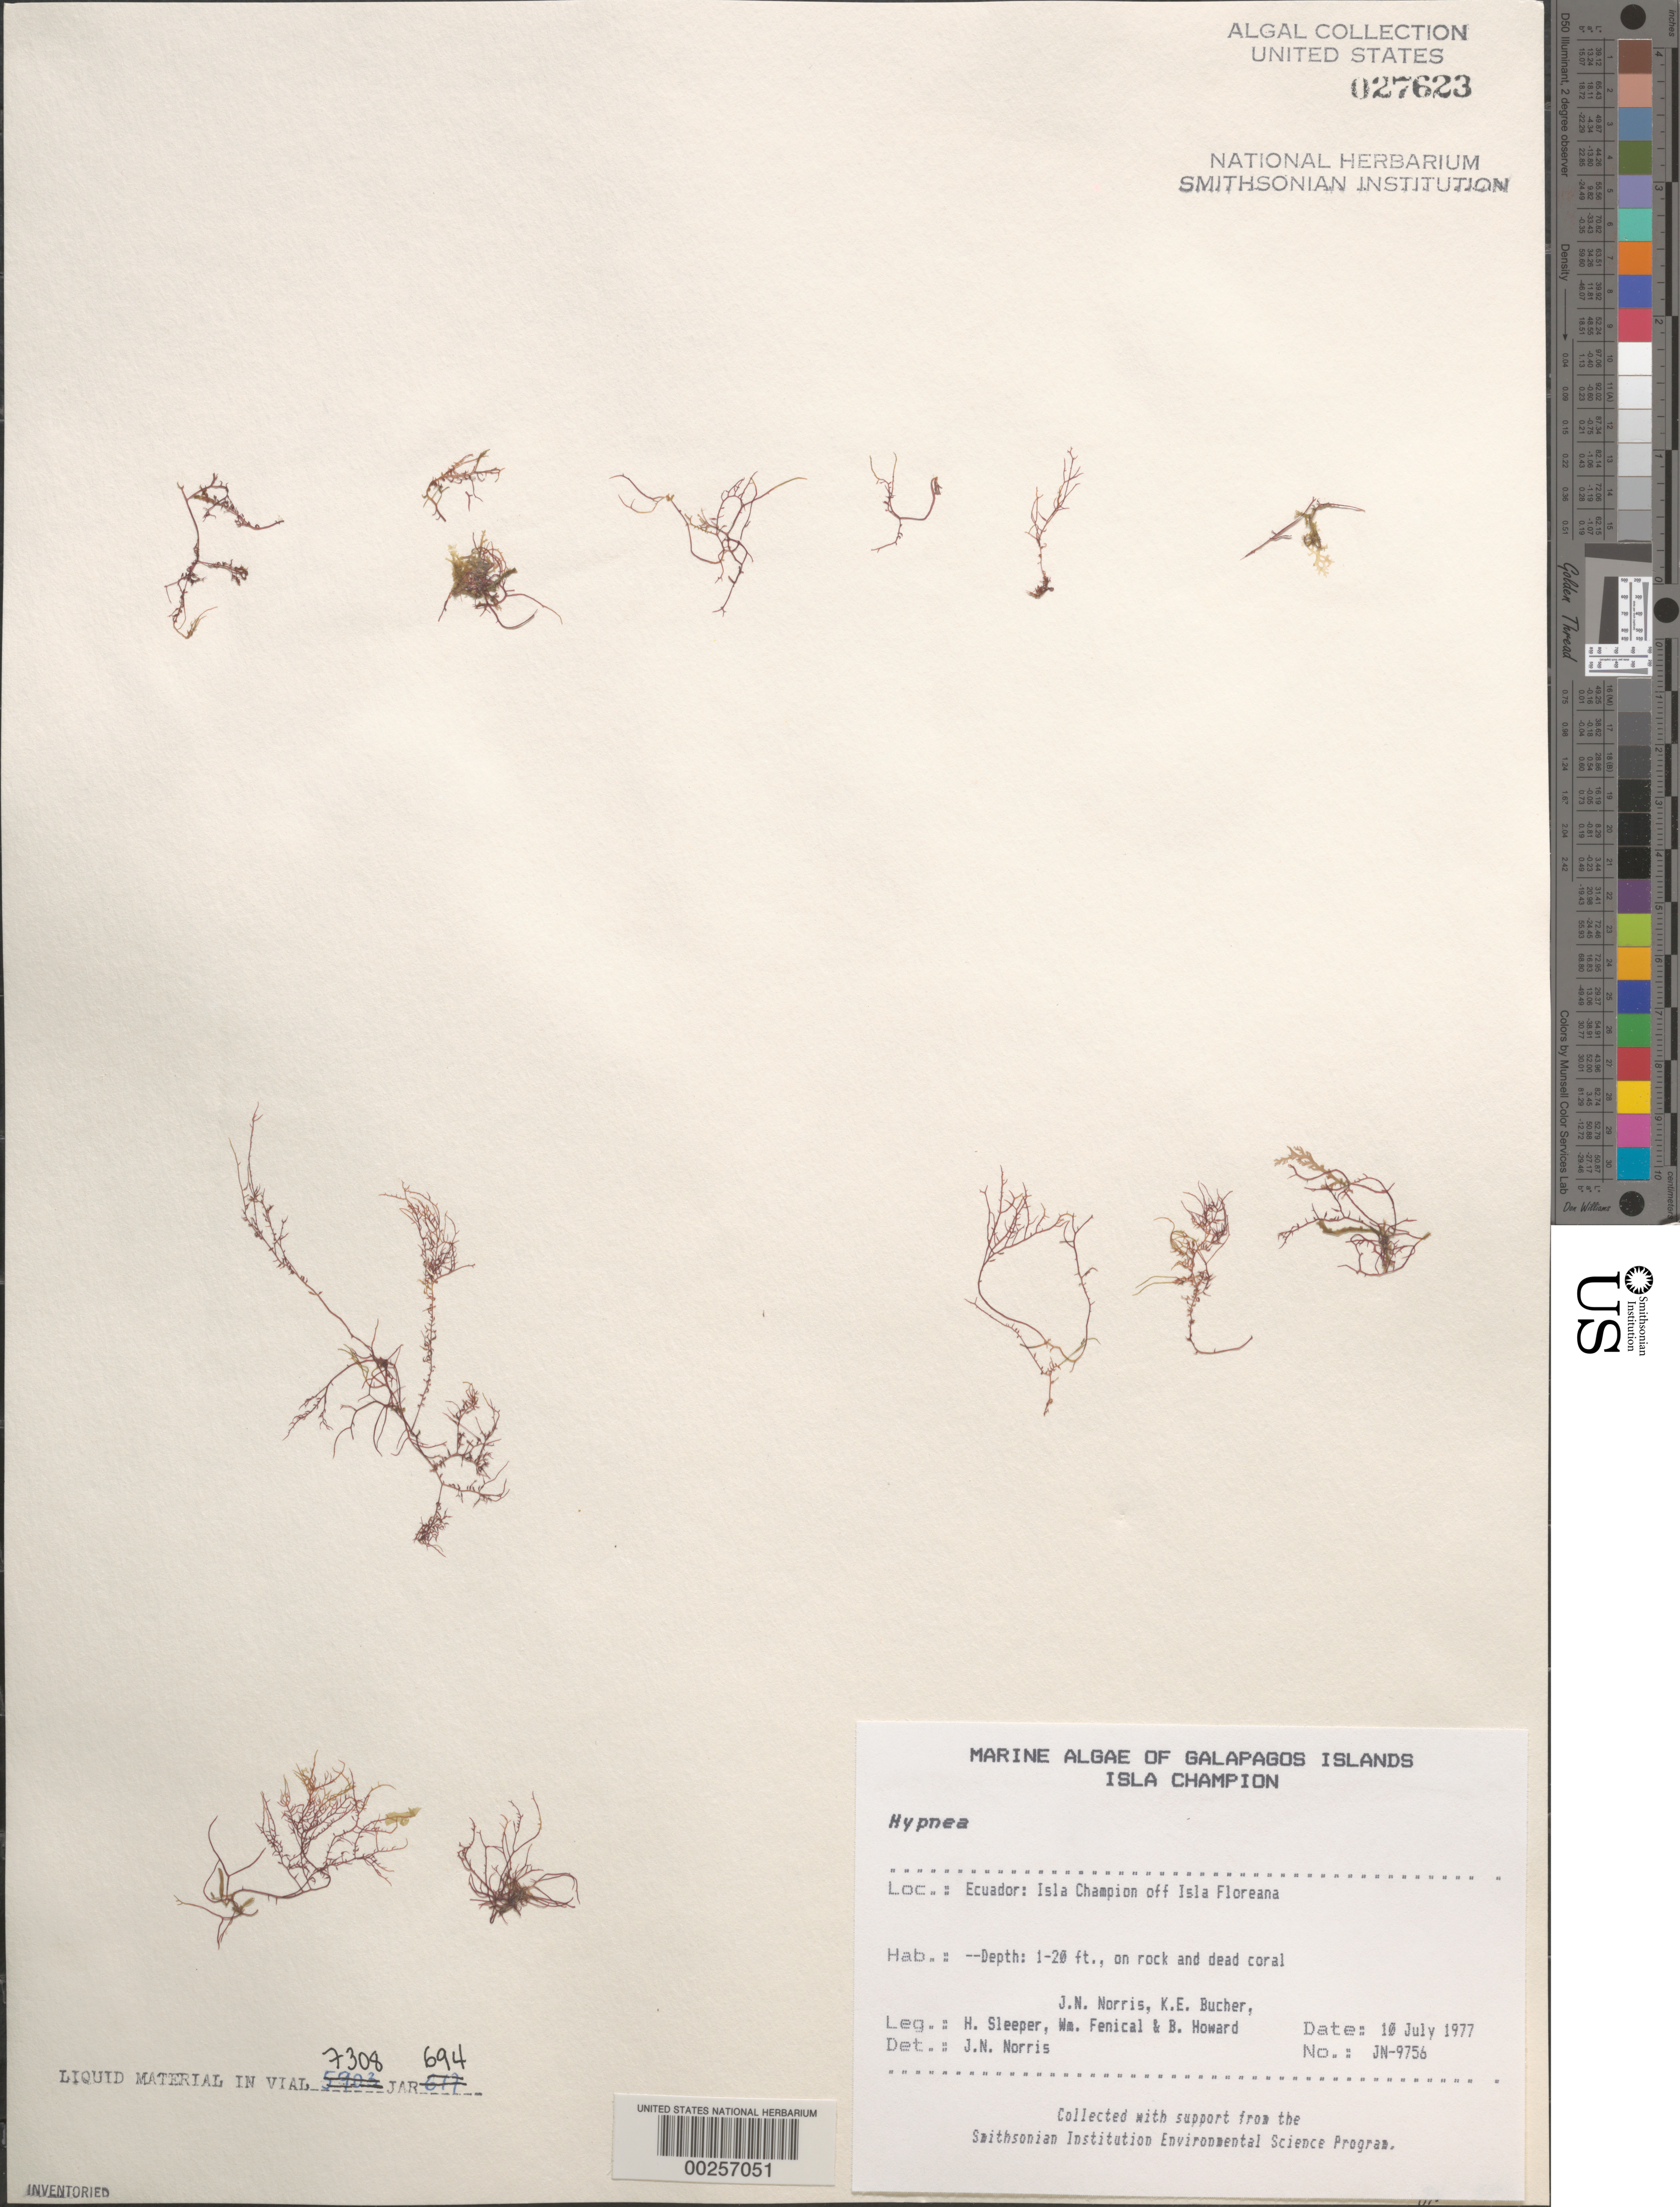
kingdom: Plantae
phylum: Rhodophyta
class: Florideophyceae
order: Gigartinales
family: Cystocloniaceae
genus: Hypnea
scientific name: Hypnea sp.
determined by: Norris, James N.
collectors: J. N. Norris, K. E. Bucher, H. Sleeper, W. Fenical & B. Howard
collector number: JN-9756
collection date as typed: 10 Jul 1977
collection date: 1977-07-10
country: Ecuador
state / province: Colón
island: Champion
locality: Off Isla Santa María (Isla Floreana)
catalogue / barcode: US 27623